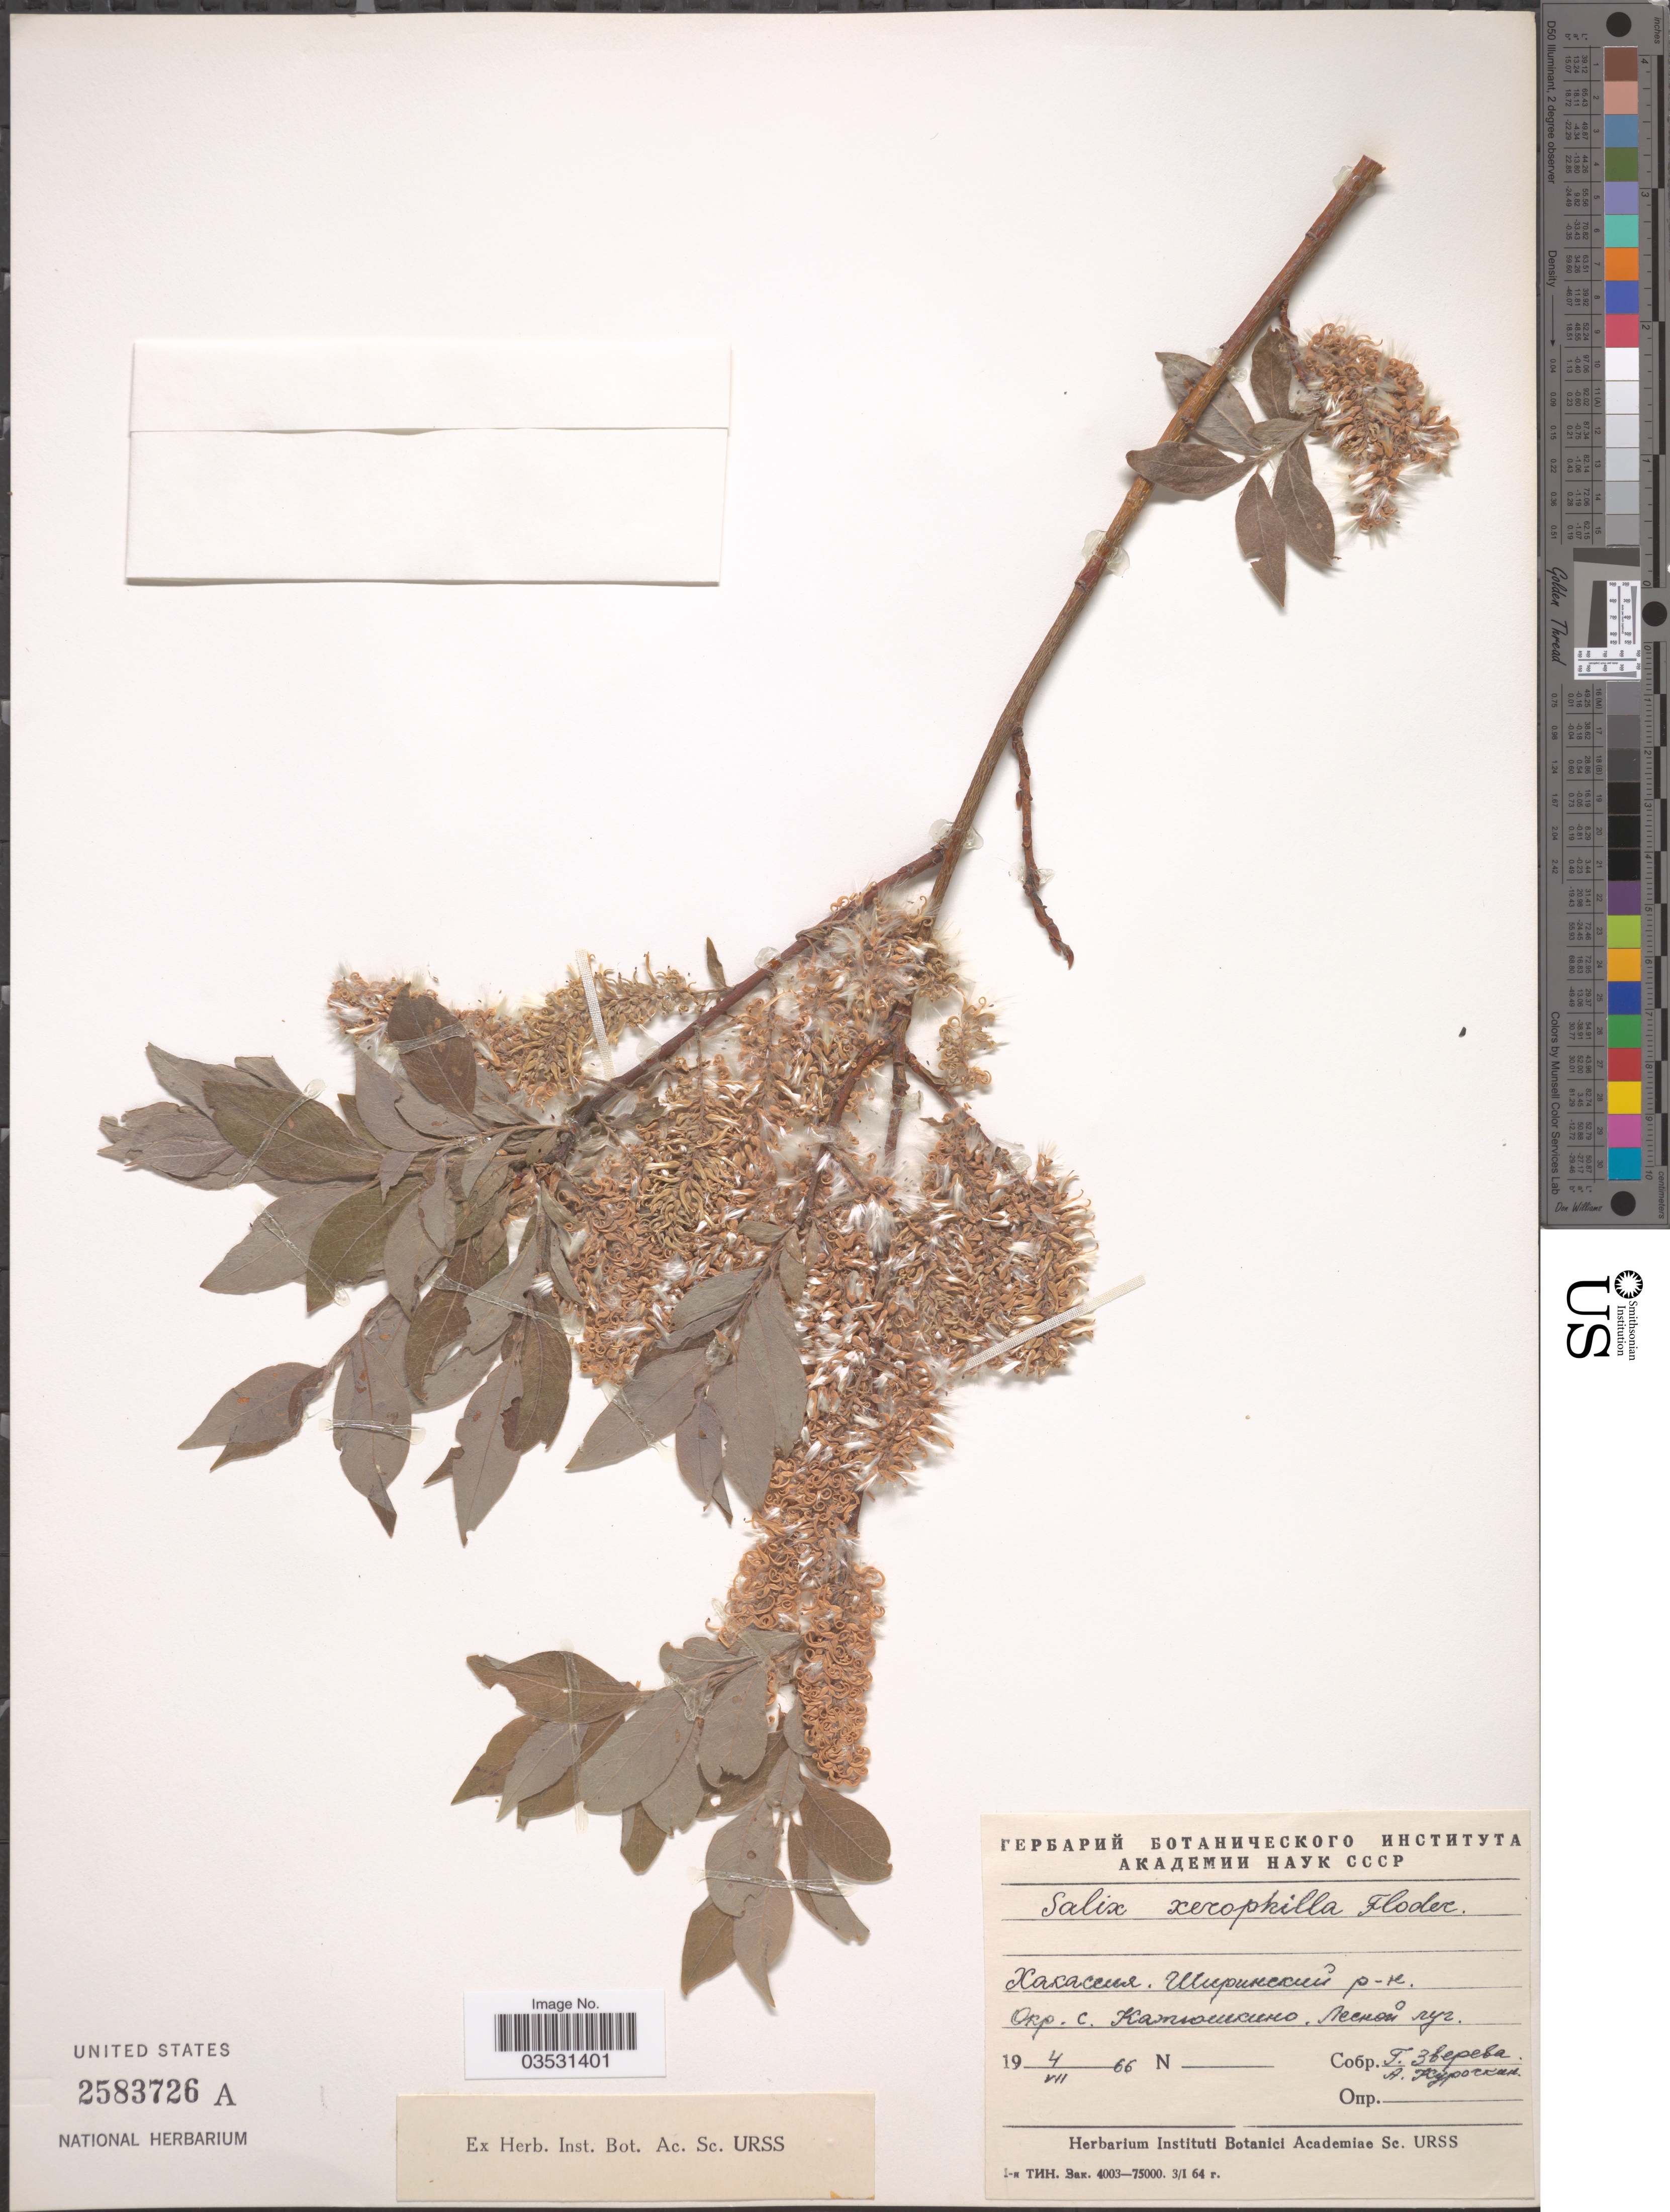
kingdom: Plantae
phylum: Tracheophyta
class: Magnoliopsida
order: Malpighiales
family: Salicaceae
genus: Salix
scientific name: Salix xerophila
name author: Flod.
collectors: G. Zvereva & A. Kurochkin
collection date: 1966-07-04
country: Russian Federation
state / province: Khakassia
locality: Shirinskiy, vicinity of village of Katushkino.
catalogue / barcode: US 2583726A